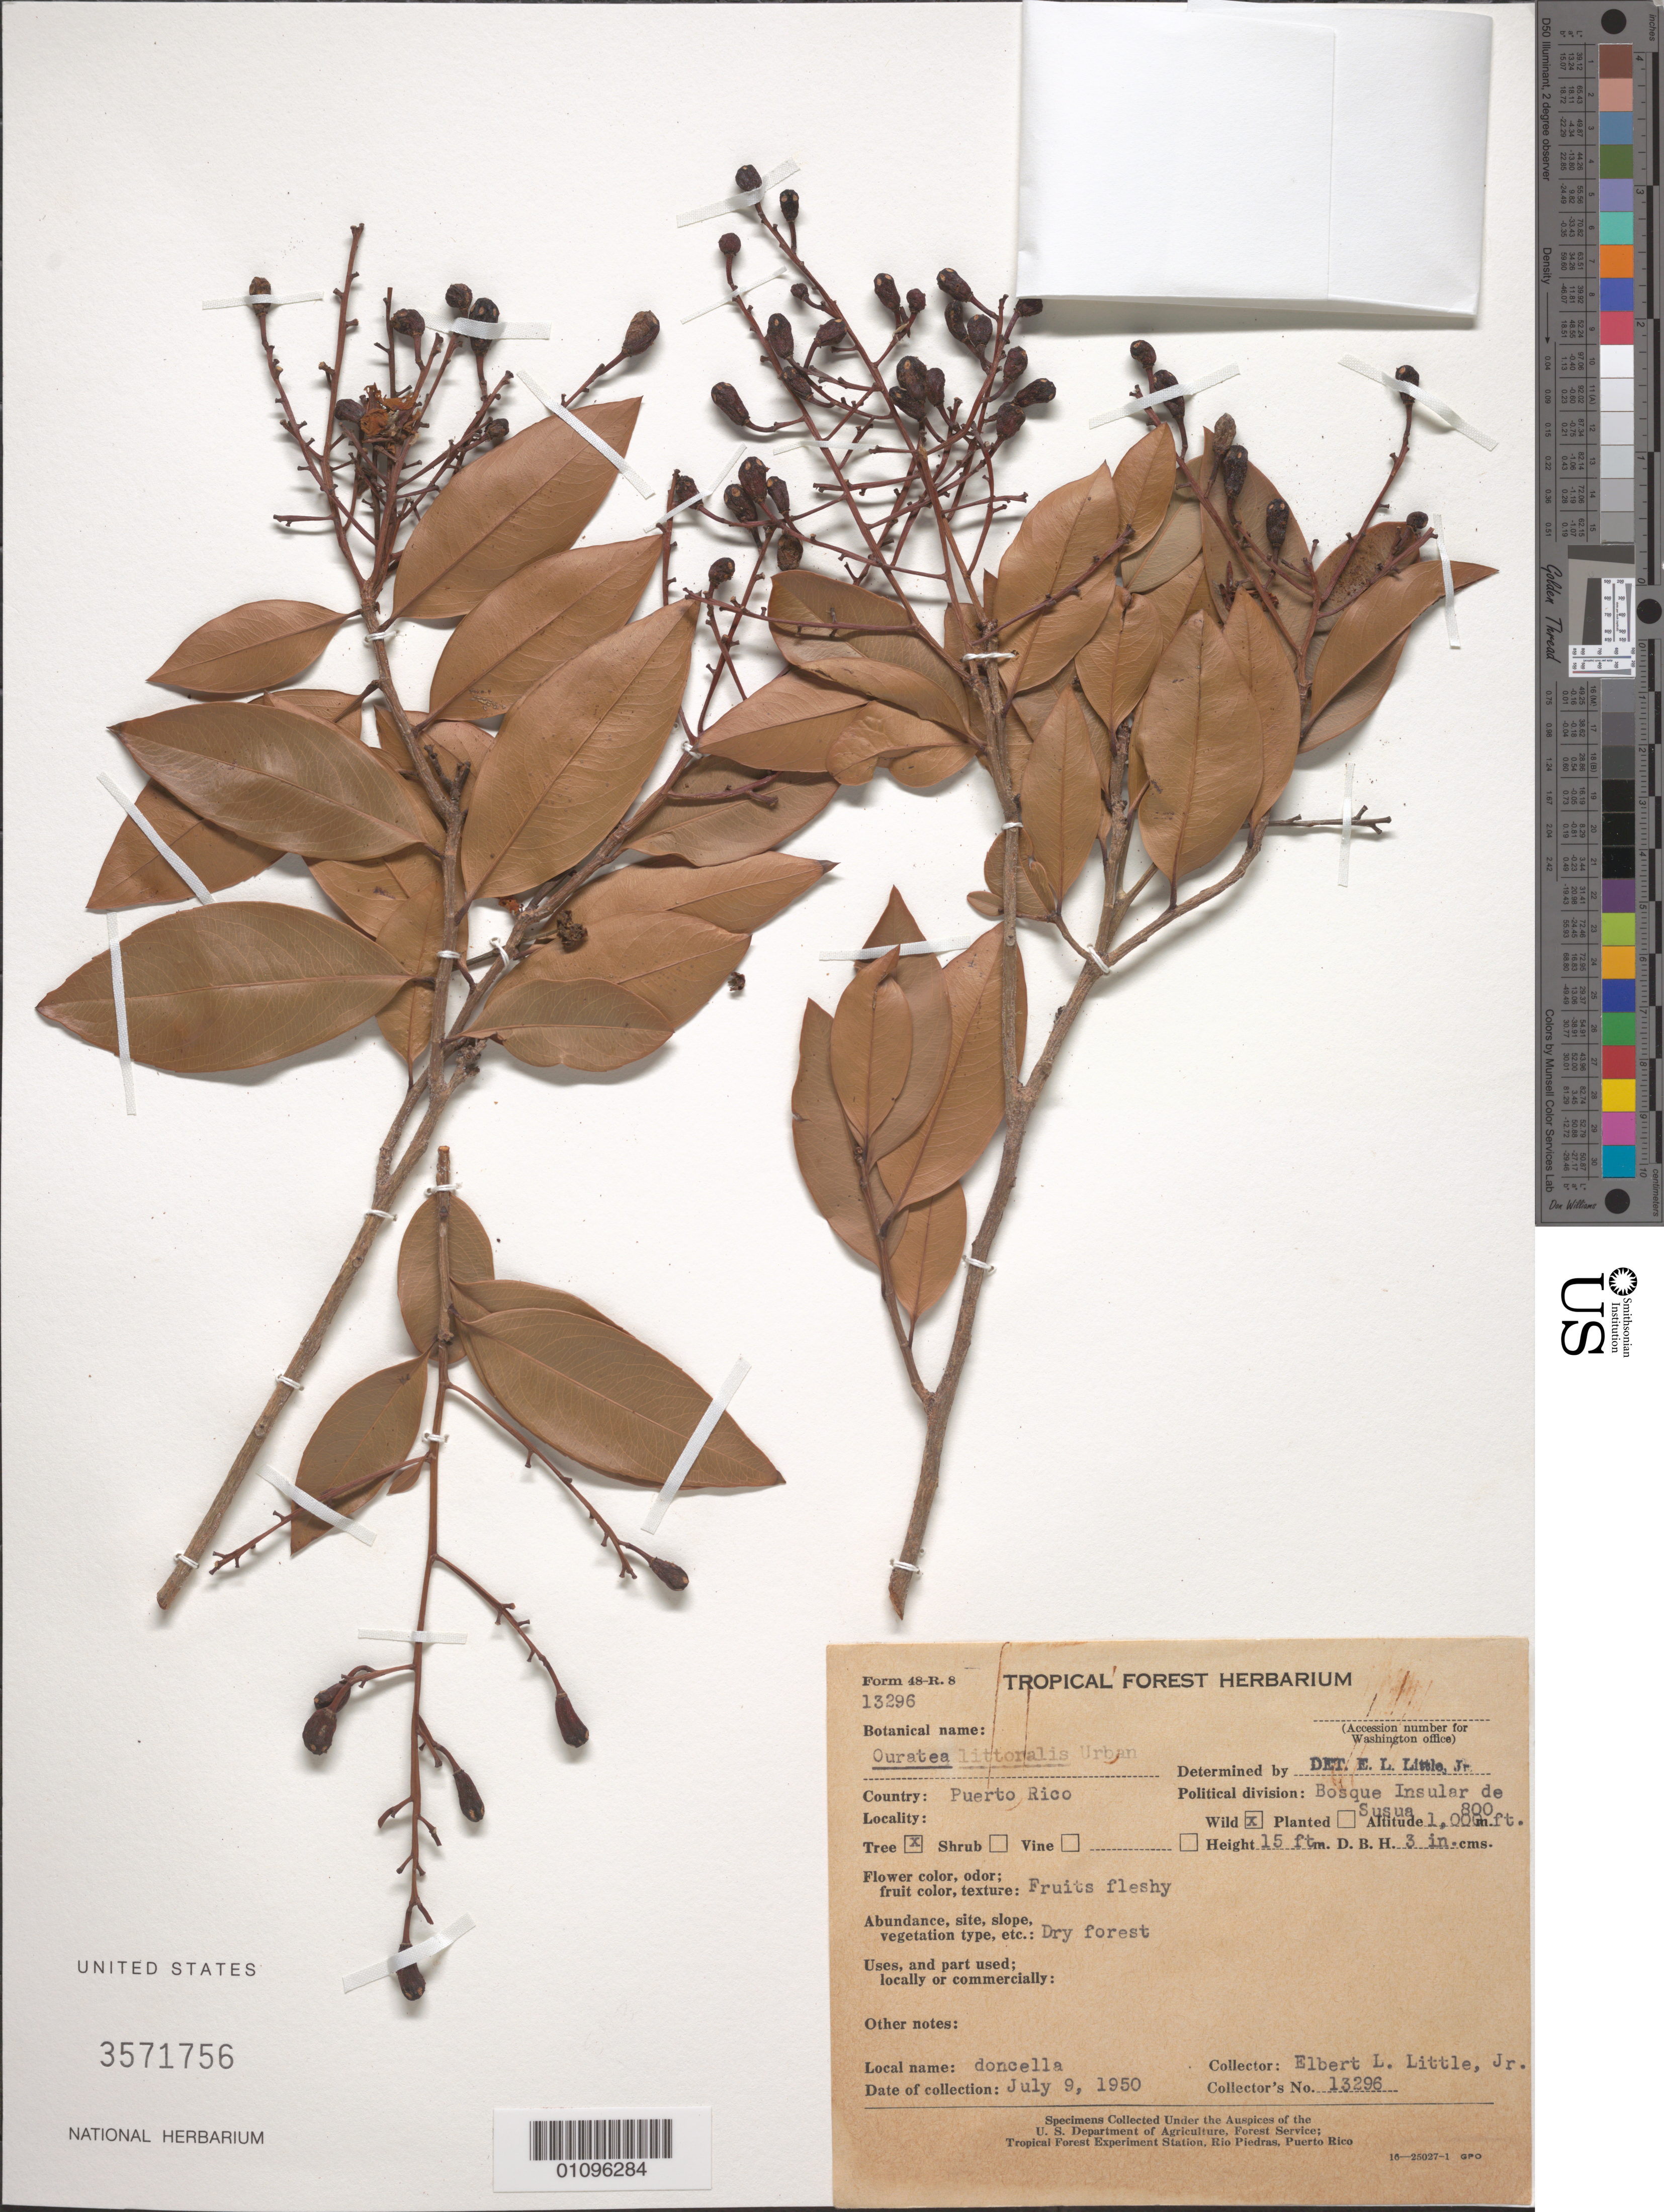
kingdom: Plantae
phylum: Tracheophyta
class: Magnoliopsida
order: Malpighiales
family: Ochnaceae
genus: Ouratea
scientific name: Ouratea littoralis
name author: Urb.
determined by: Little, Elbert L., Jr., (FSSR), United States Department of Agriculture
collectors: E. L. Little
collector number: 13296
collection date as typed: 09 Jul 1950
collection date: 1950-07-09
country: Puerto Rico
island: Puerto Rico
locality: Bosque Insular de Susúa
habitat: Dry forest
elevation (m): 244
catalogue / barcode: US 3571756